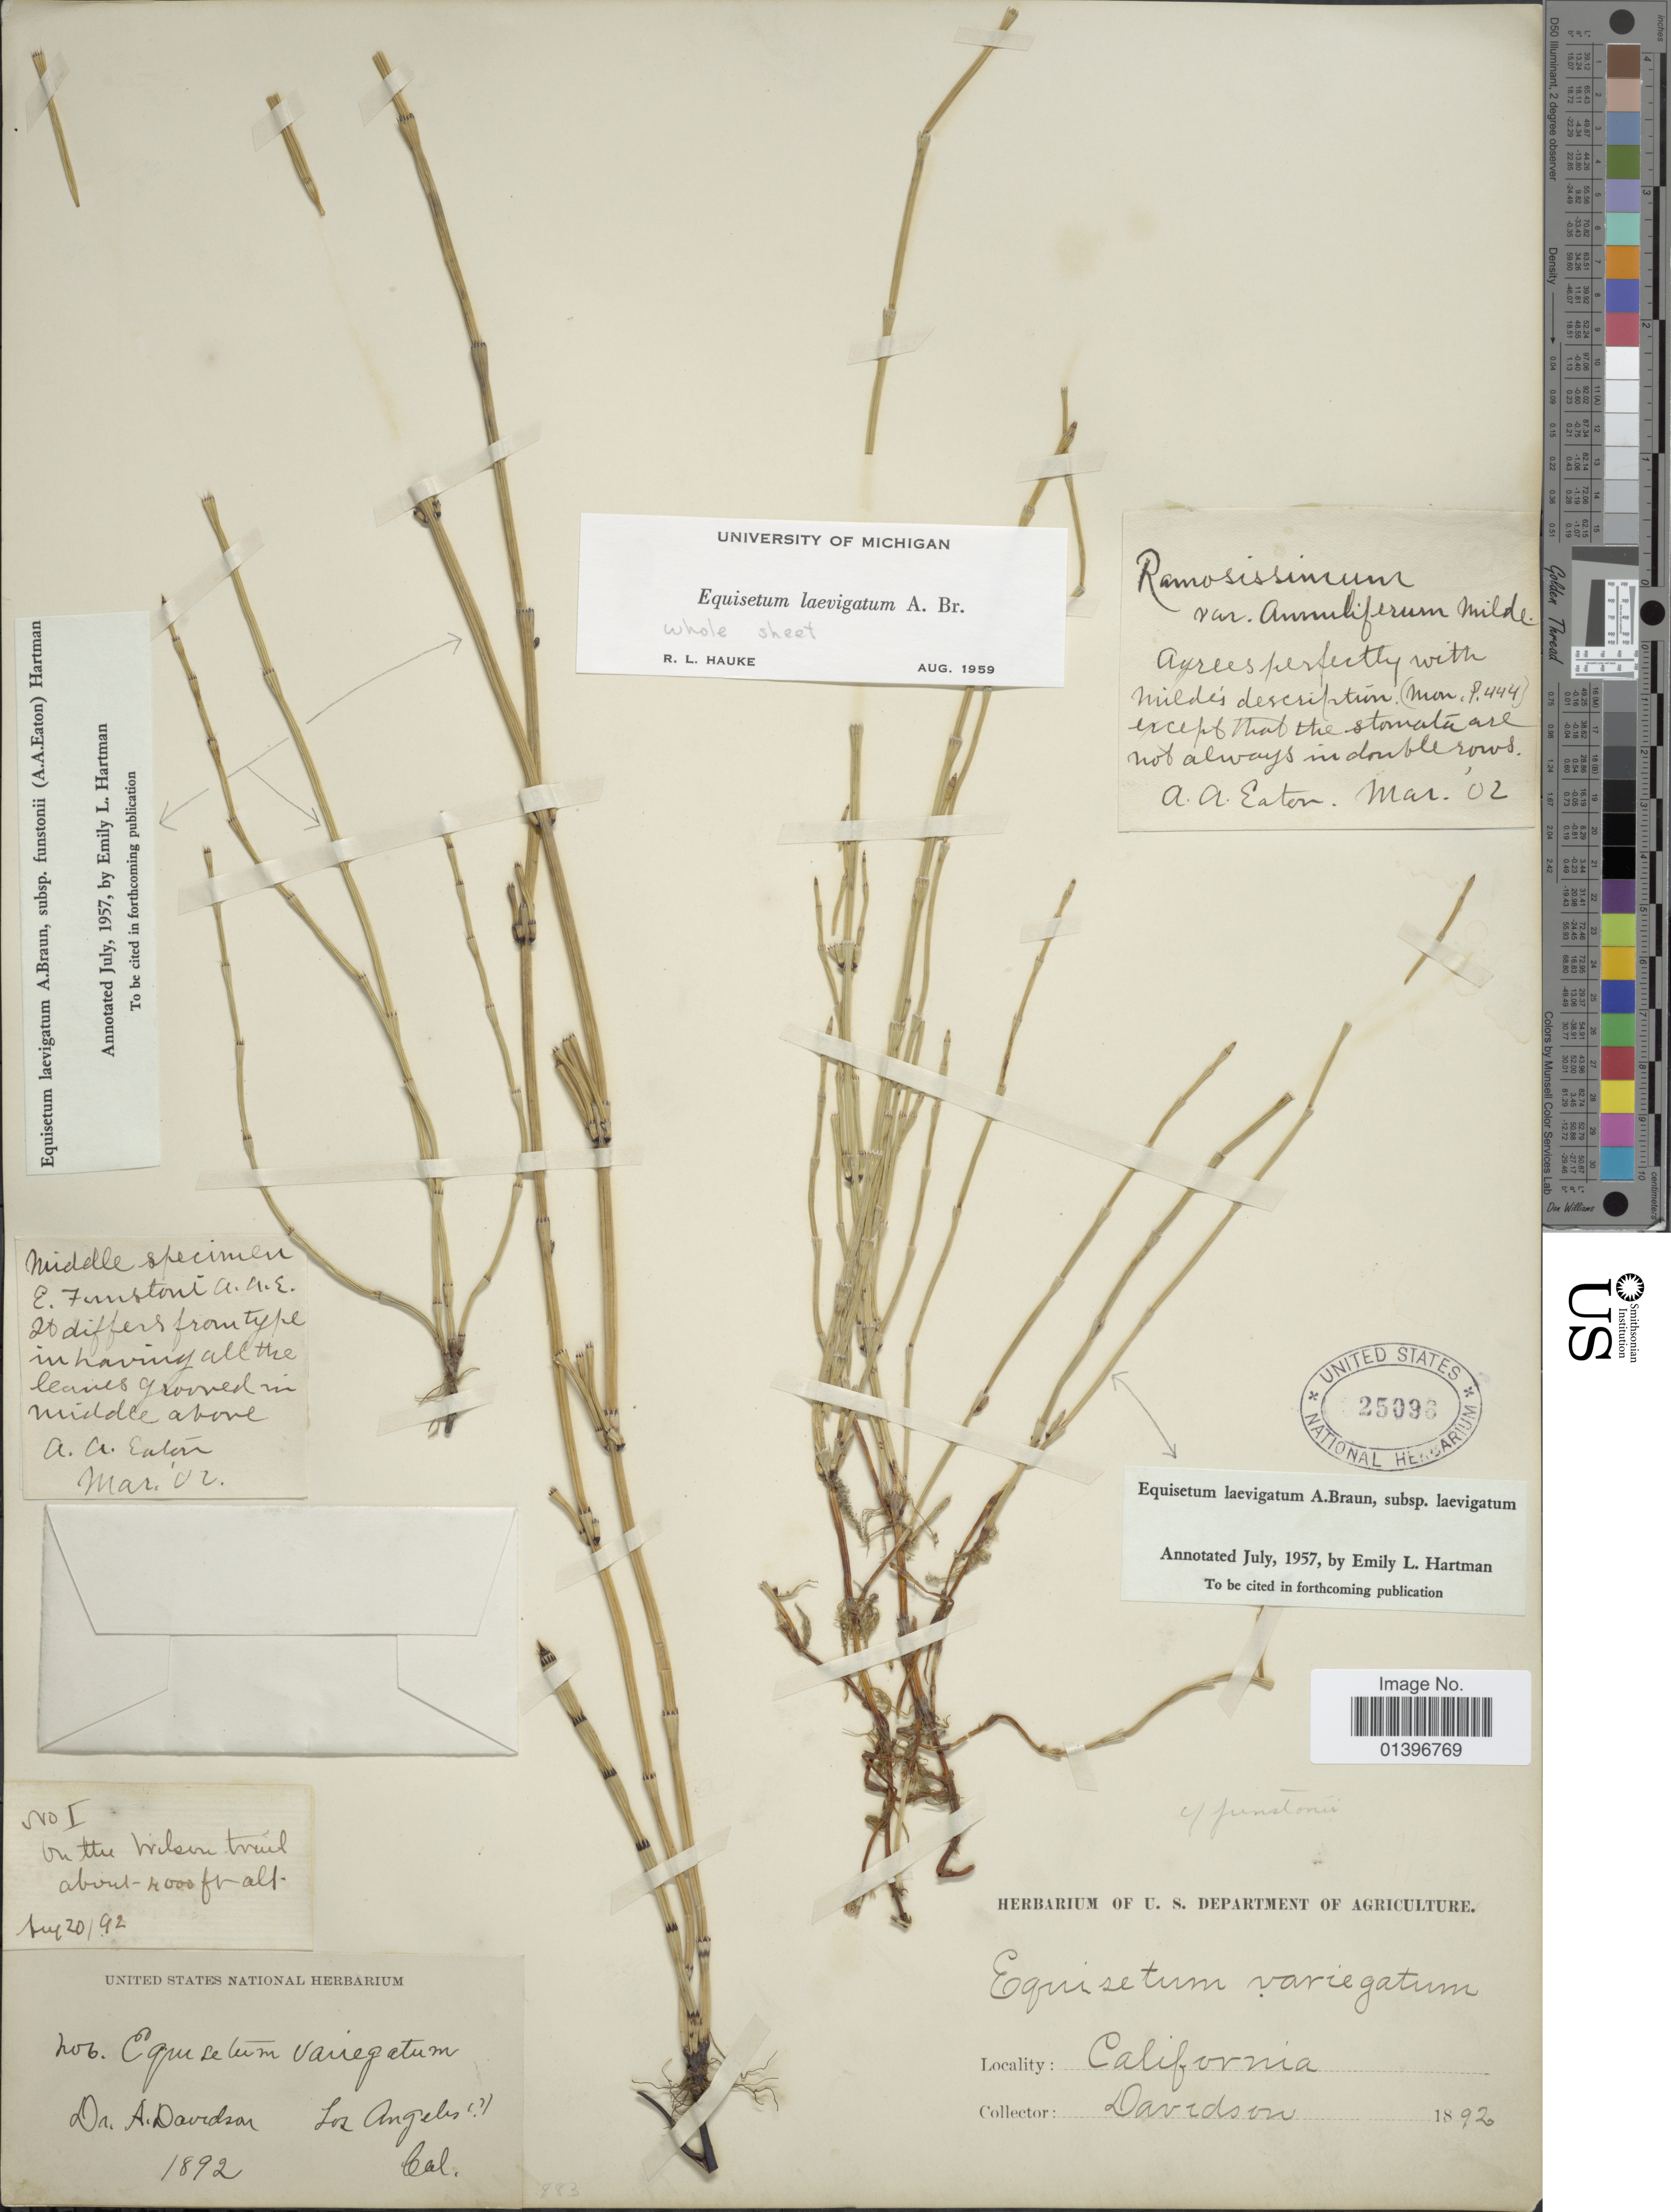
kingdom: Plantae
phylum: Tracheophyta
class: Polypodiopsida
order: Equisetales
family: Equisetaceae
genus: Equisetum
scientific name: Equisetum laevigatum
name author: A. Braun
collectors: A. Davidson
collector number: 206*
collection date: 1892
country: United States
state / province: California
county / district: Los Angeles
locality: Los Angeles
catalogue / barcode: US 25096